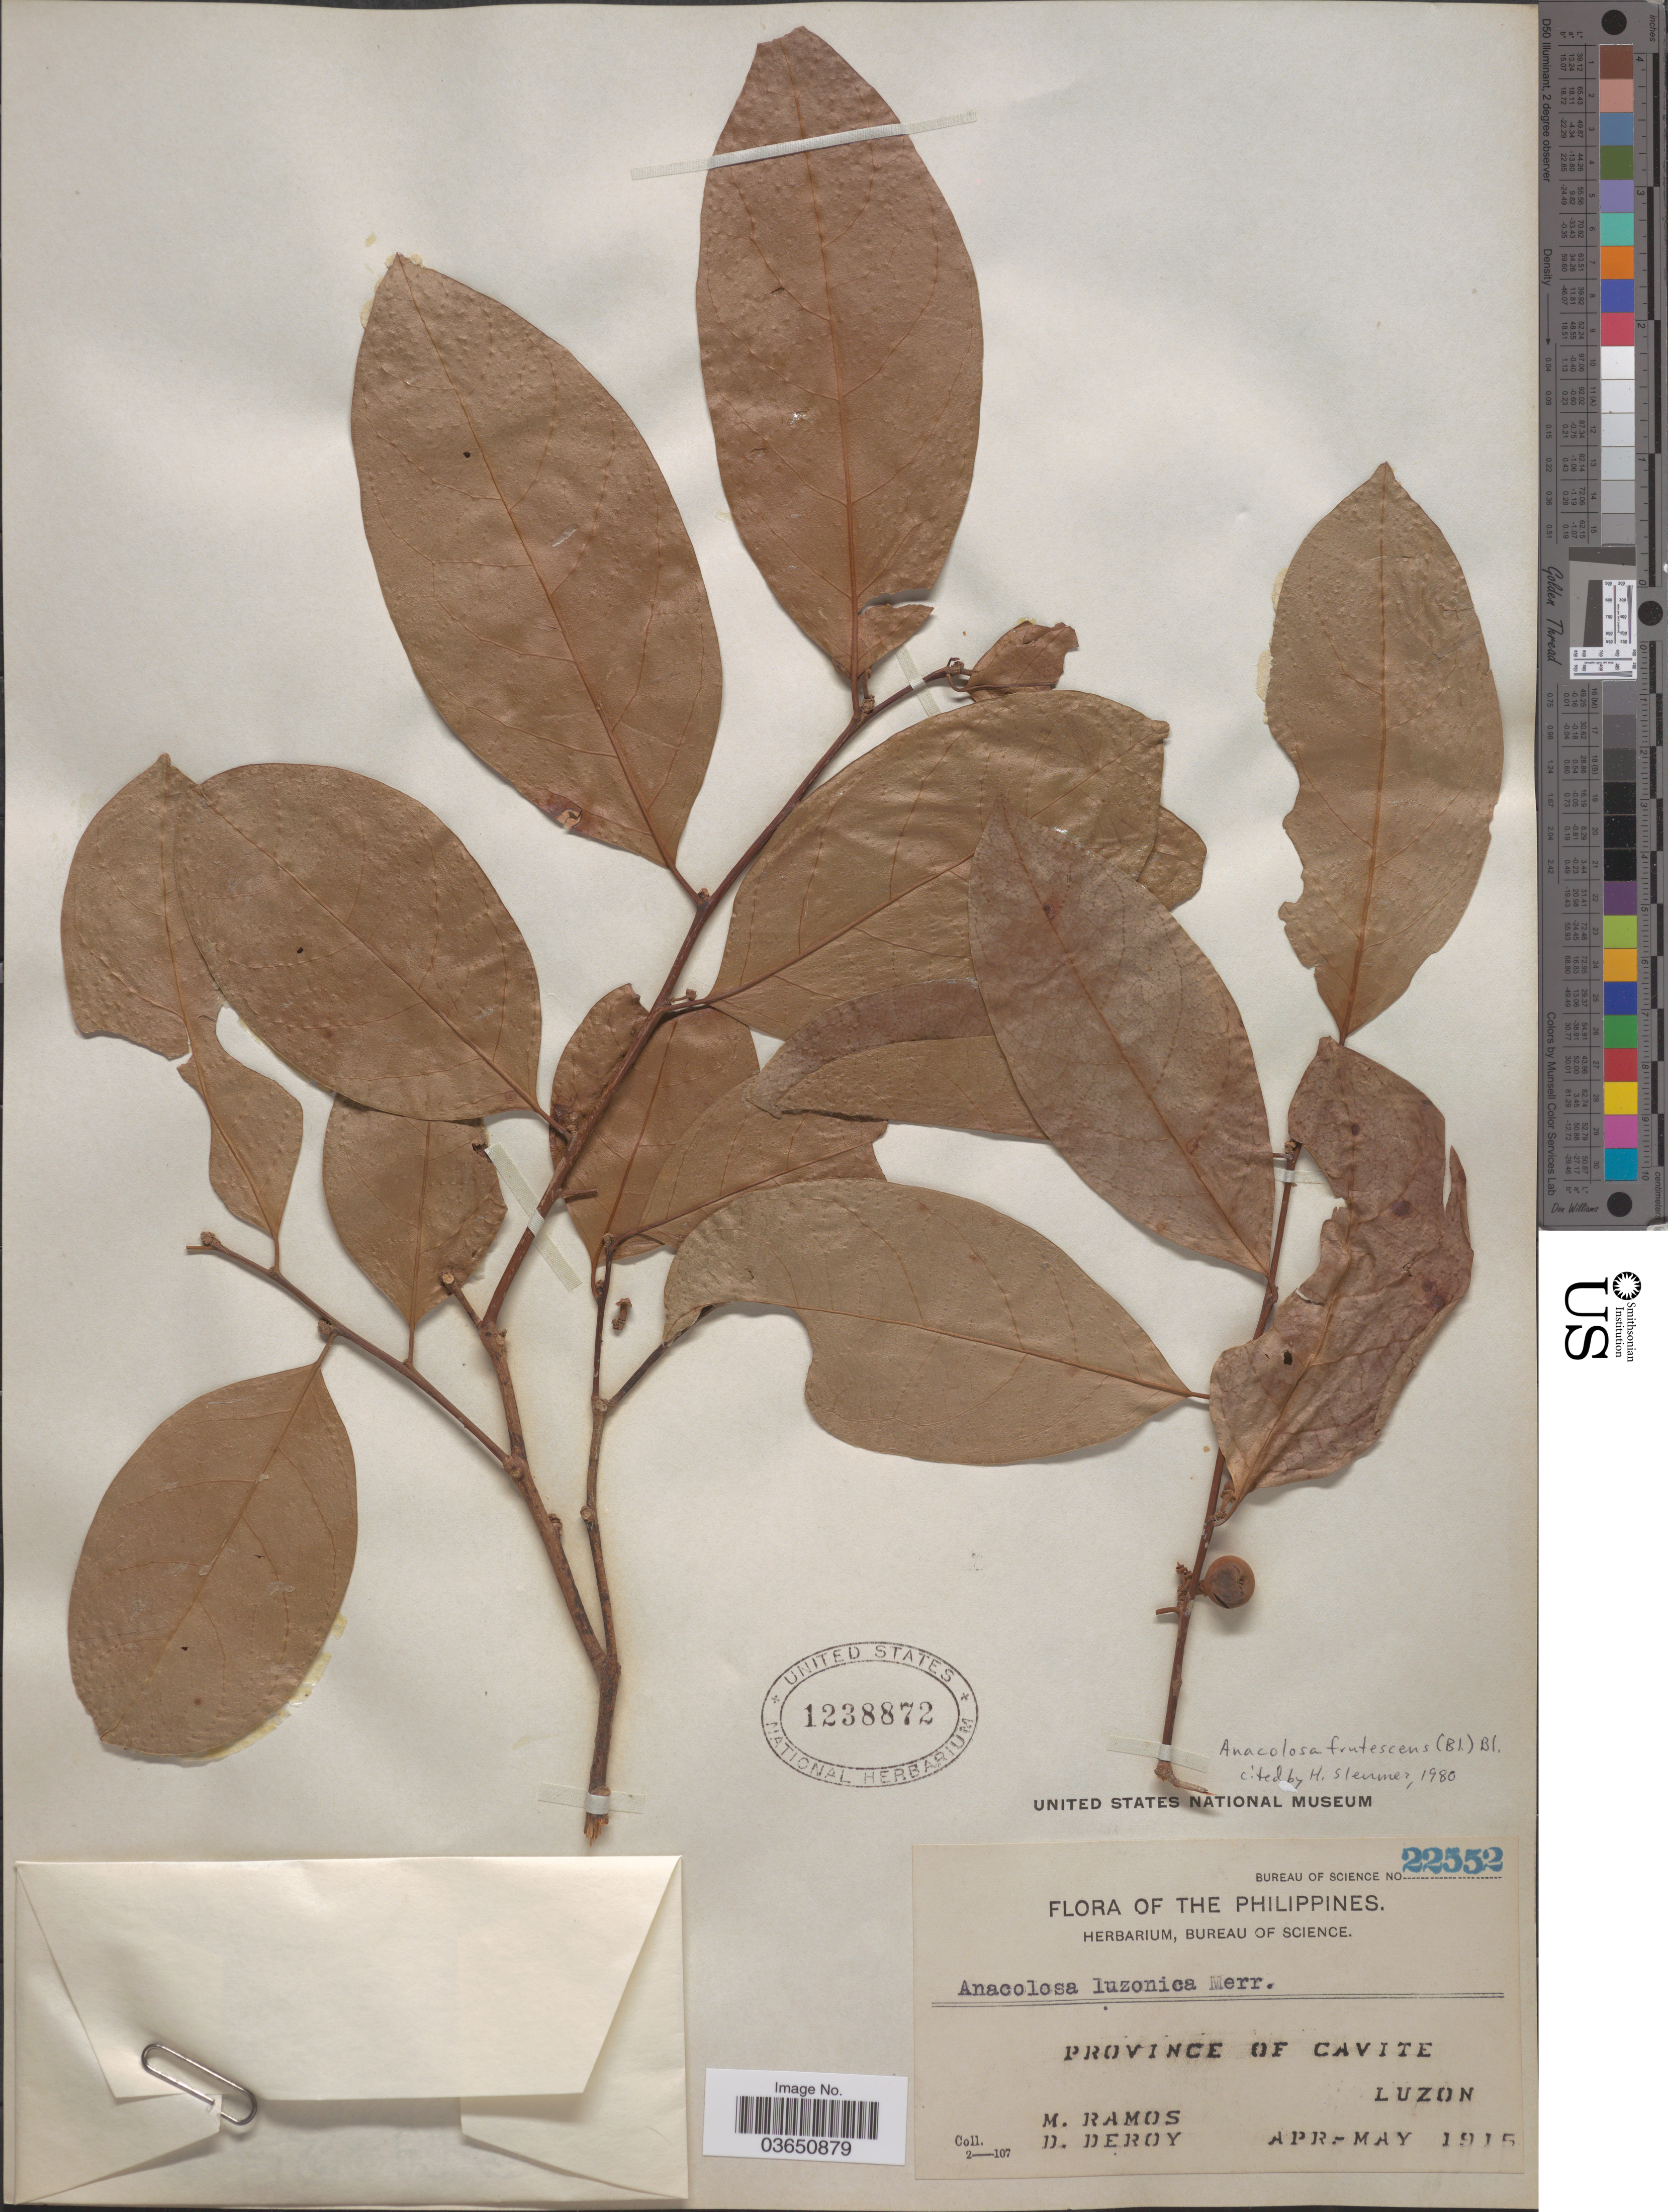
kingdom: Plantae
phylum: Tracheophyta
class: Magnoliopsida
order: Santalales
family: Aptandraceae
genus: Anacolosa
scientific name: Anacolosa frutescens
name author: (Blume) Blume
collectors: M. Ramos & D. Deroy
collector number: Bureau of Science 22552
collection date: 1915-04/1915-05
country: Philippines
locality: Province of Cavite. Luzon.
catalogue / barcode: US 1238872